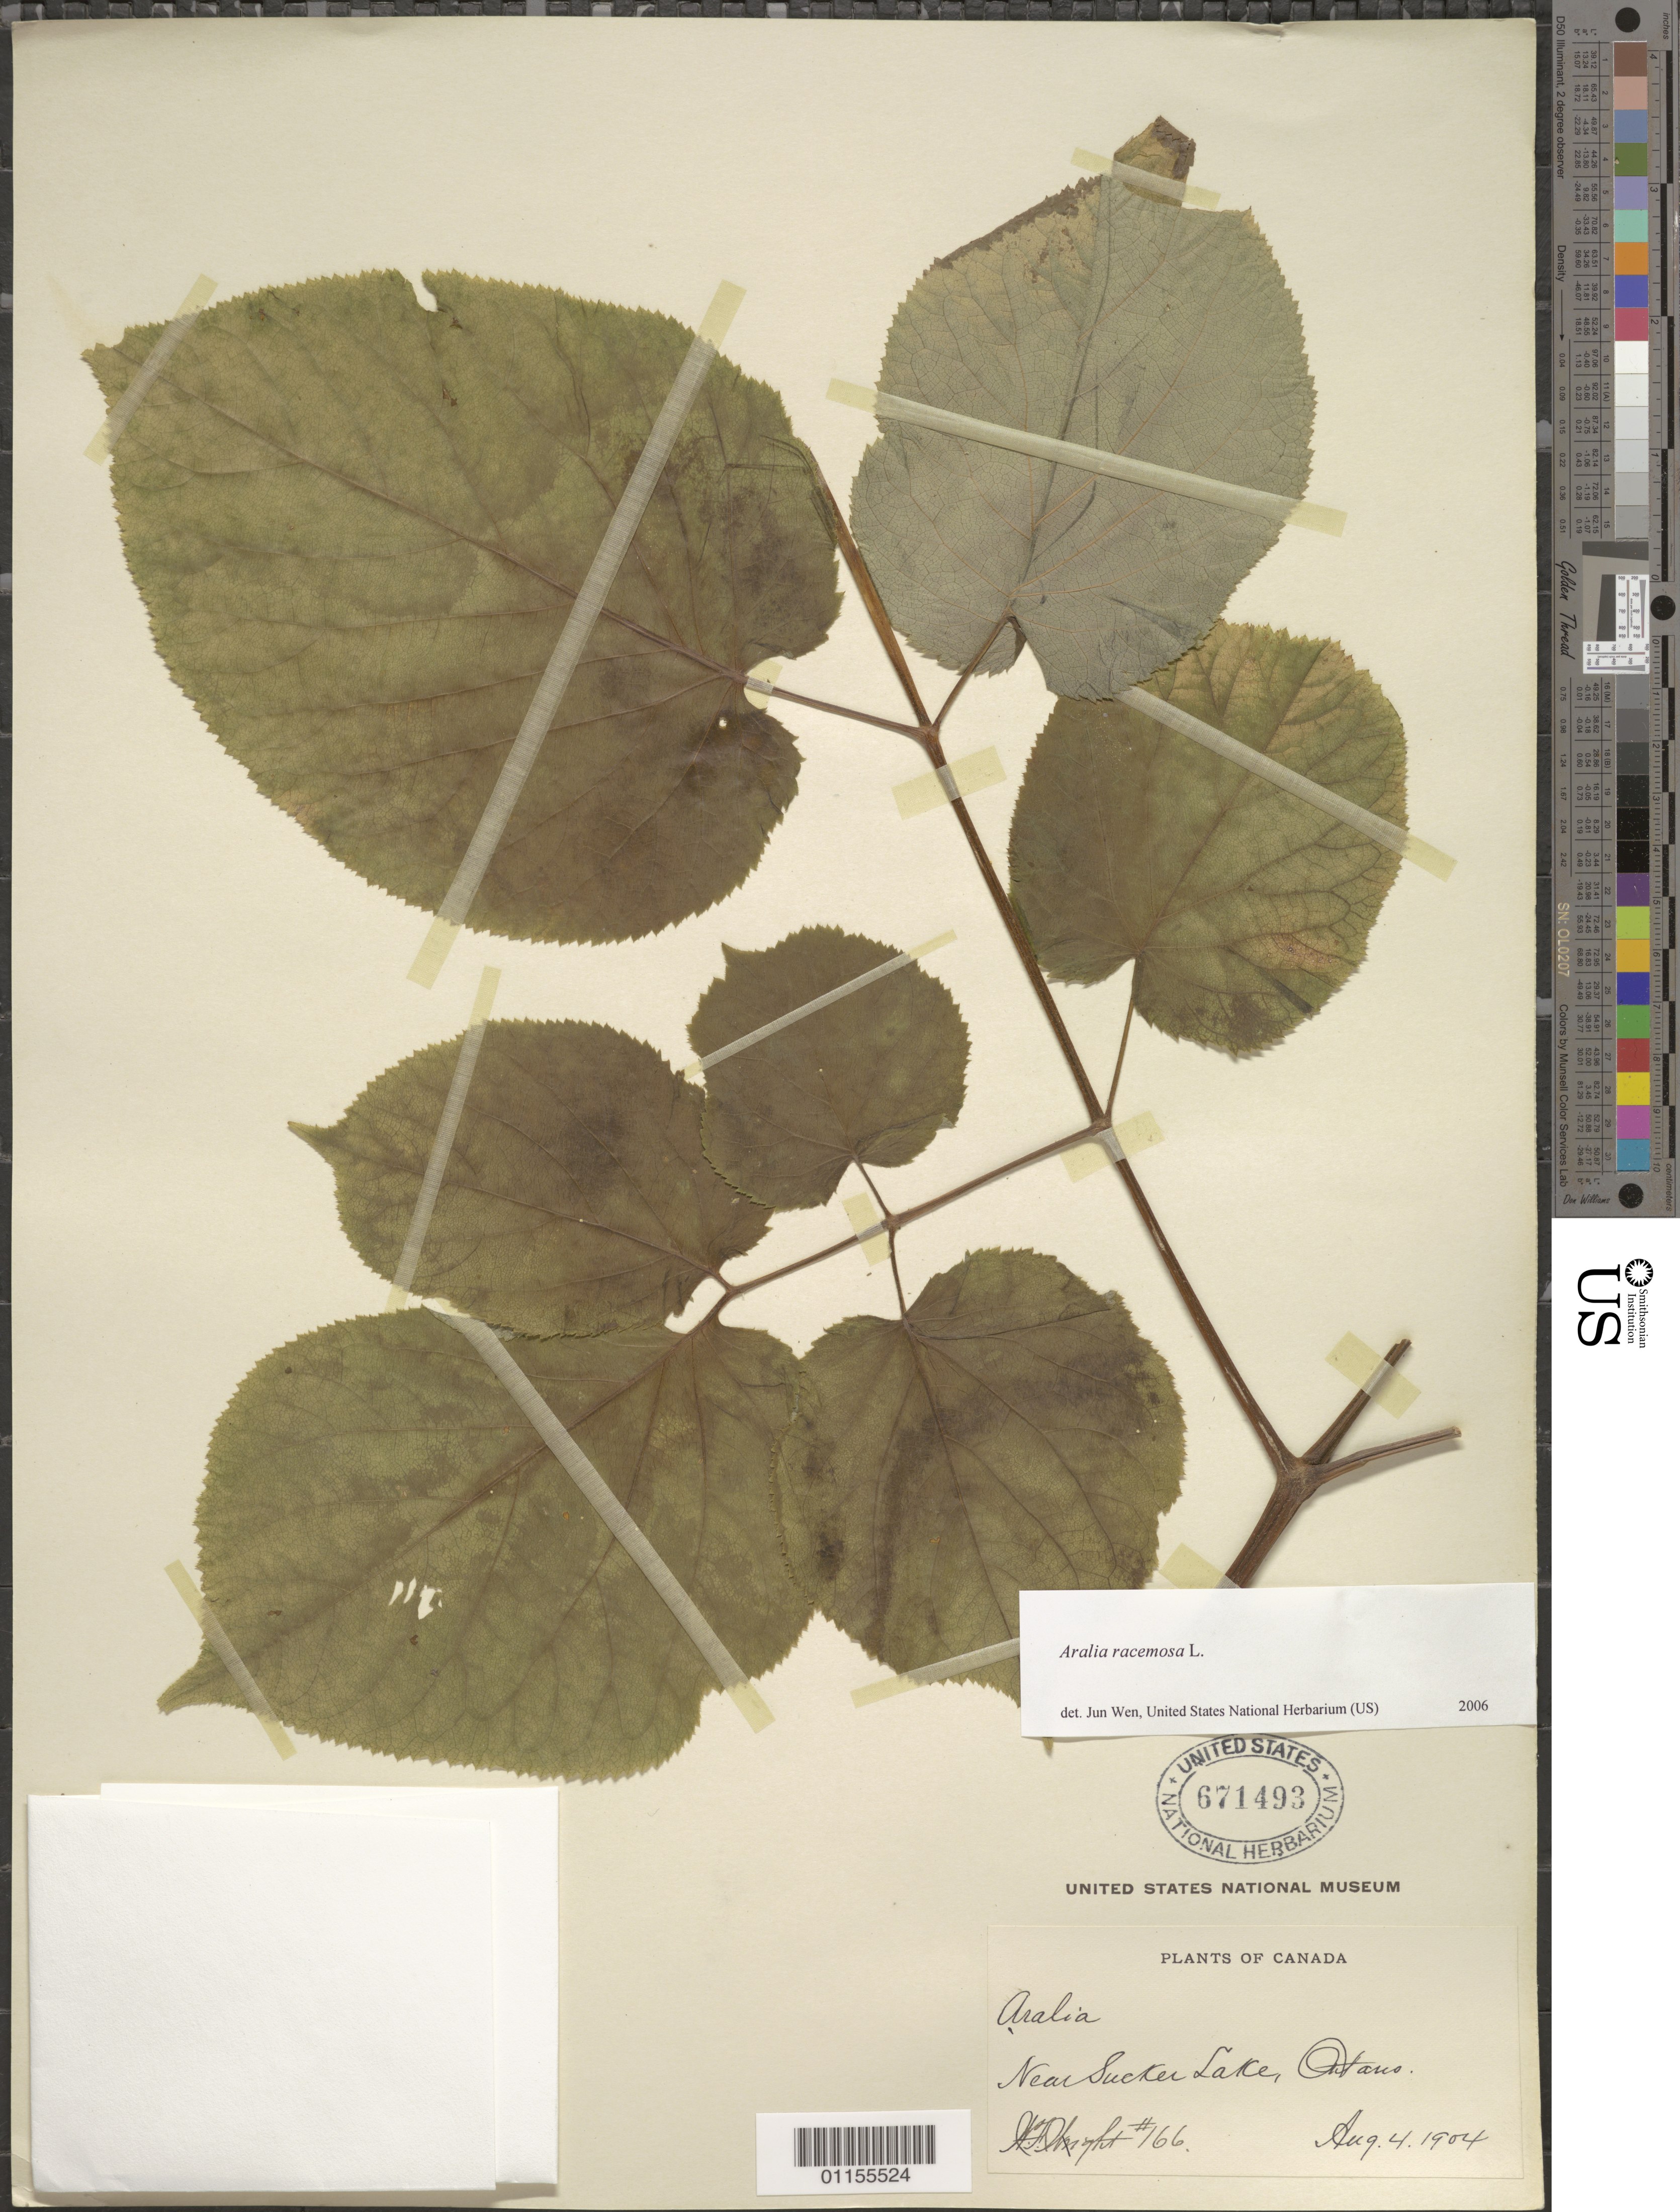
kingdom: Plantae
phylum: Tracheophyta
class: Magnoliopsida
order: Apiales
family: Araliaceae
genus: Aralia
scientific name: Aralia racemosa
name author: L.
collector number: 166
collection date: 1904-08-04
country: Canada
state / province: Ontario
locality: Near Sucker Lake.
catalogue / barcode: US 671493